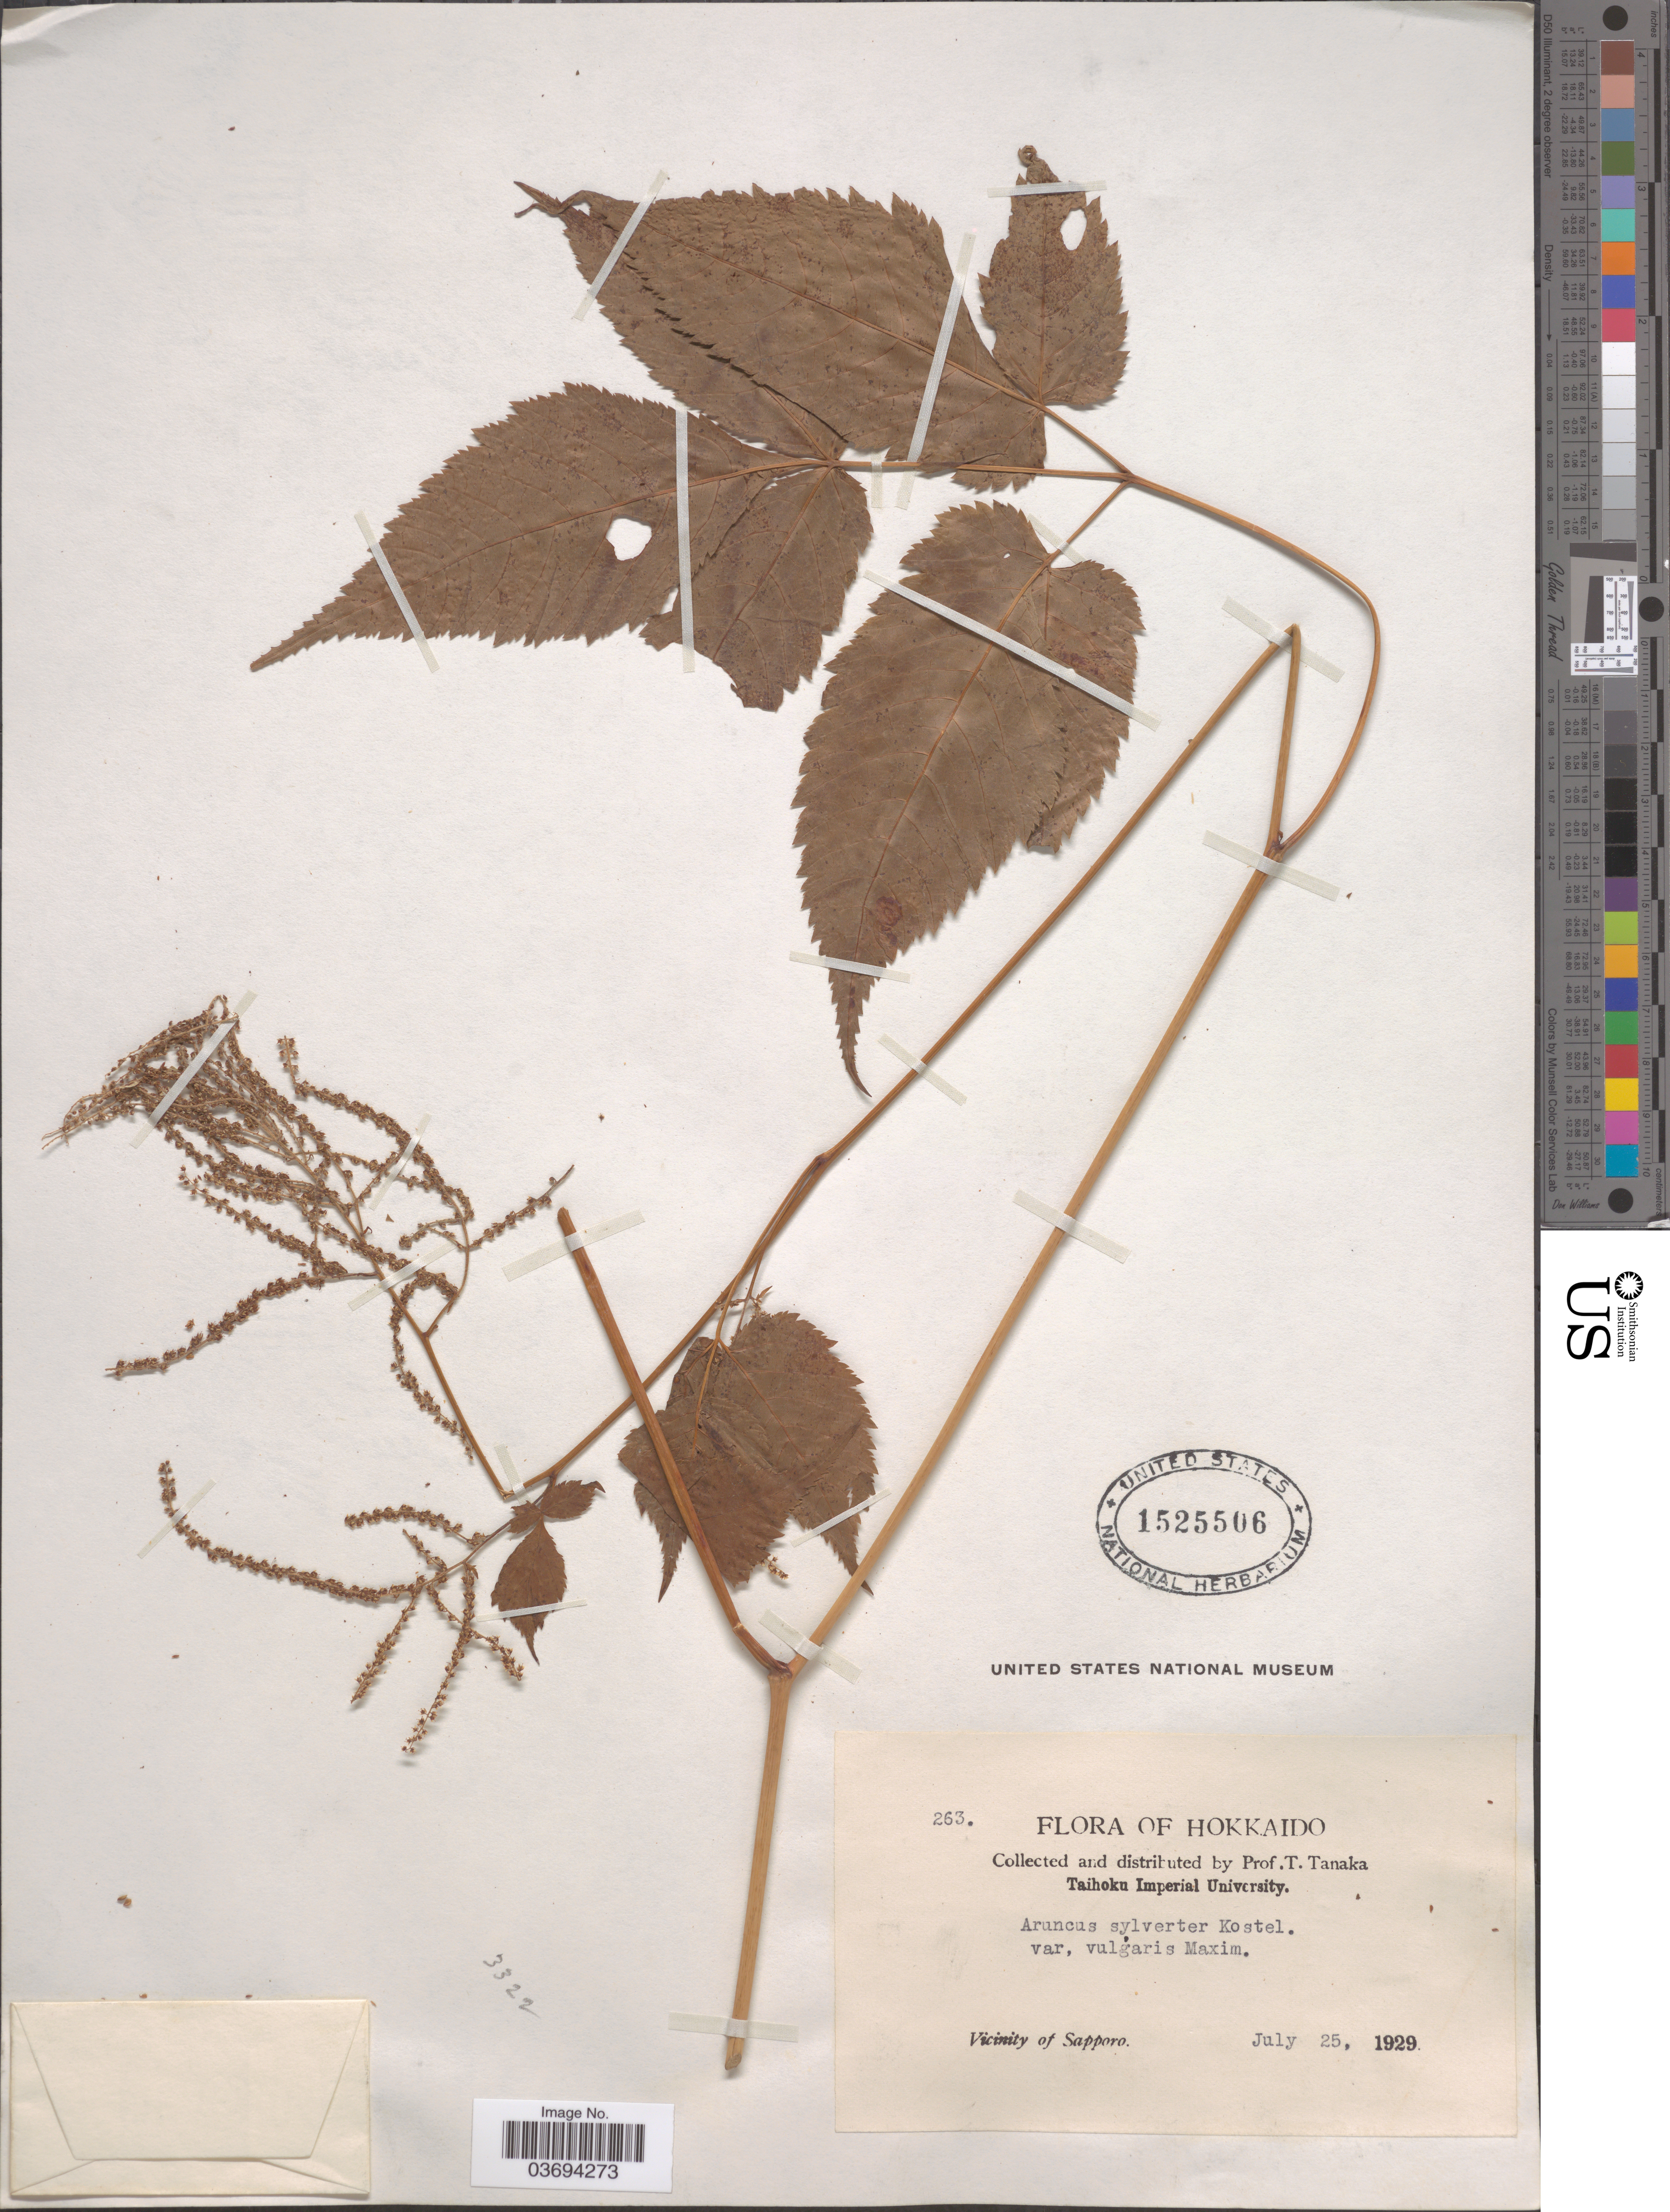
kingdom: Plantae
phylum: Tracheophyta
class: Magnoliopsida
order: Rosales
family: Rosaceae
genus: Aruncus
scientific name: Aruncus sylvester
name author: Kostel. ex Maxim.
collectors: T. Tanaka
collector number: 263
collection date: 1929-07-25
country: Japan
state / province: Hokkaidō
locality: Vicinity of Sapporo.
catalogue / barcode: US 1525506